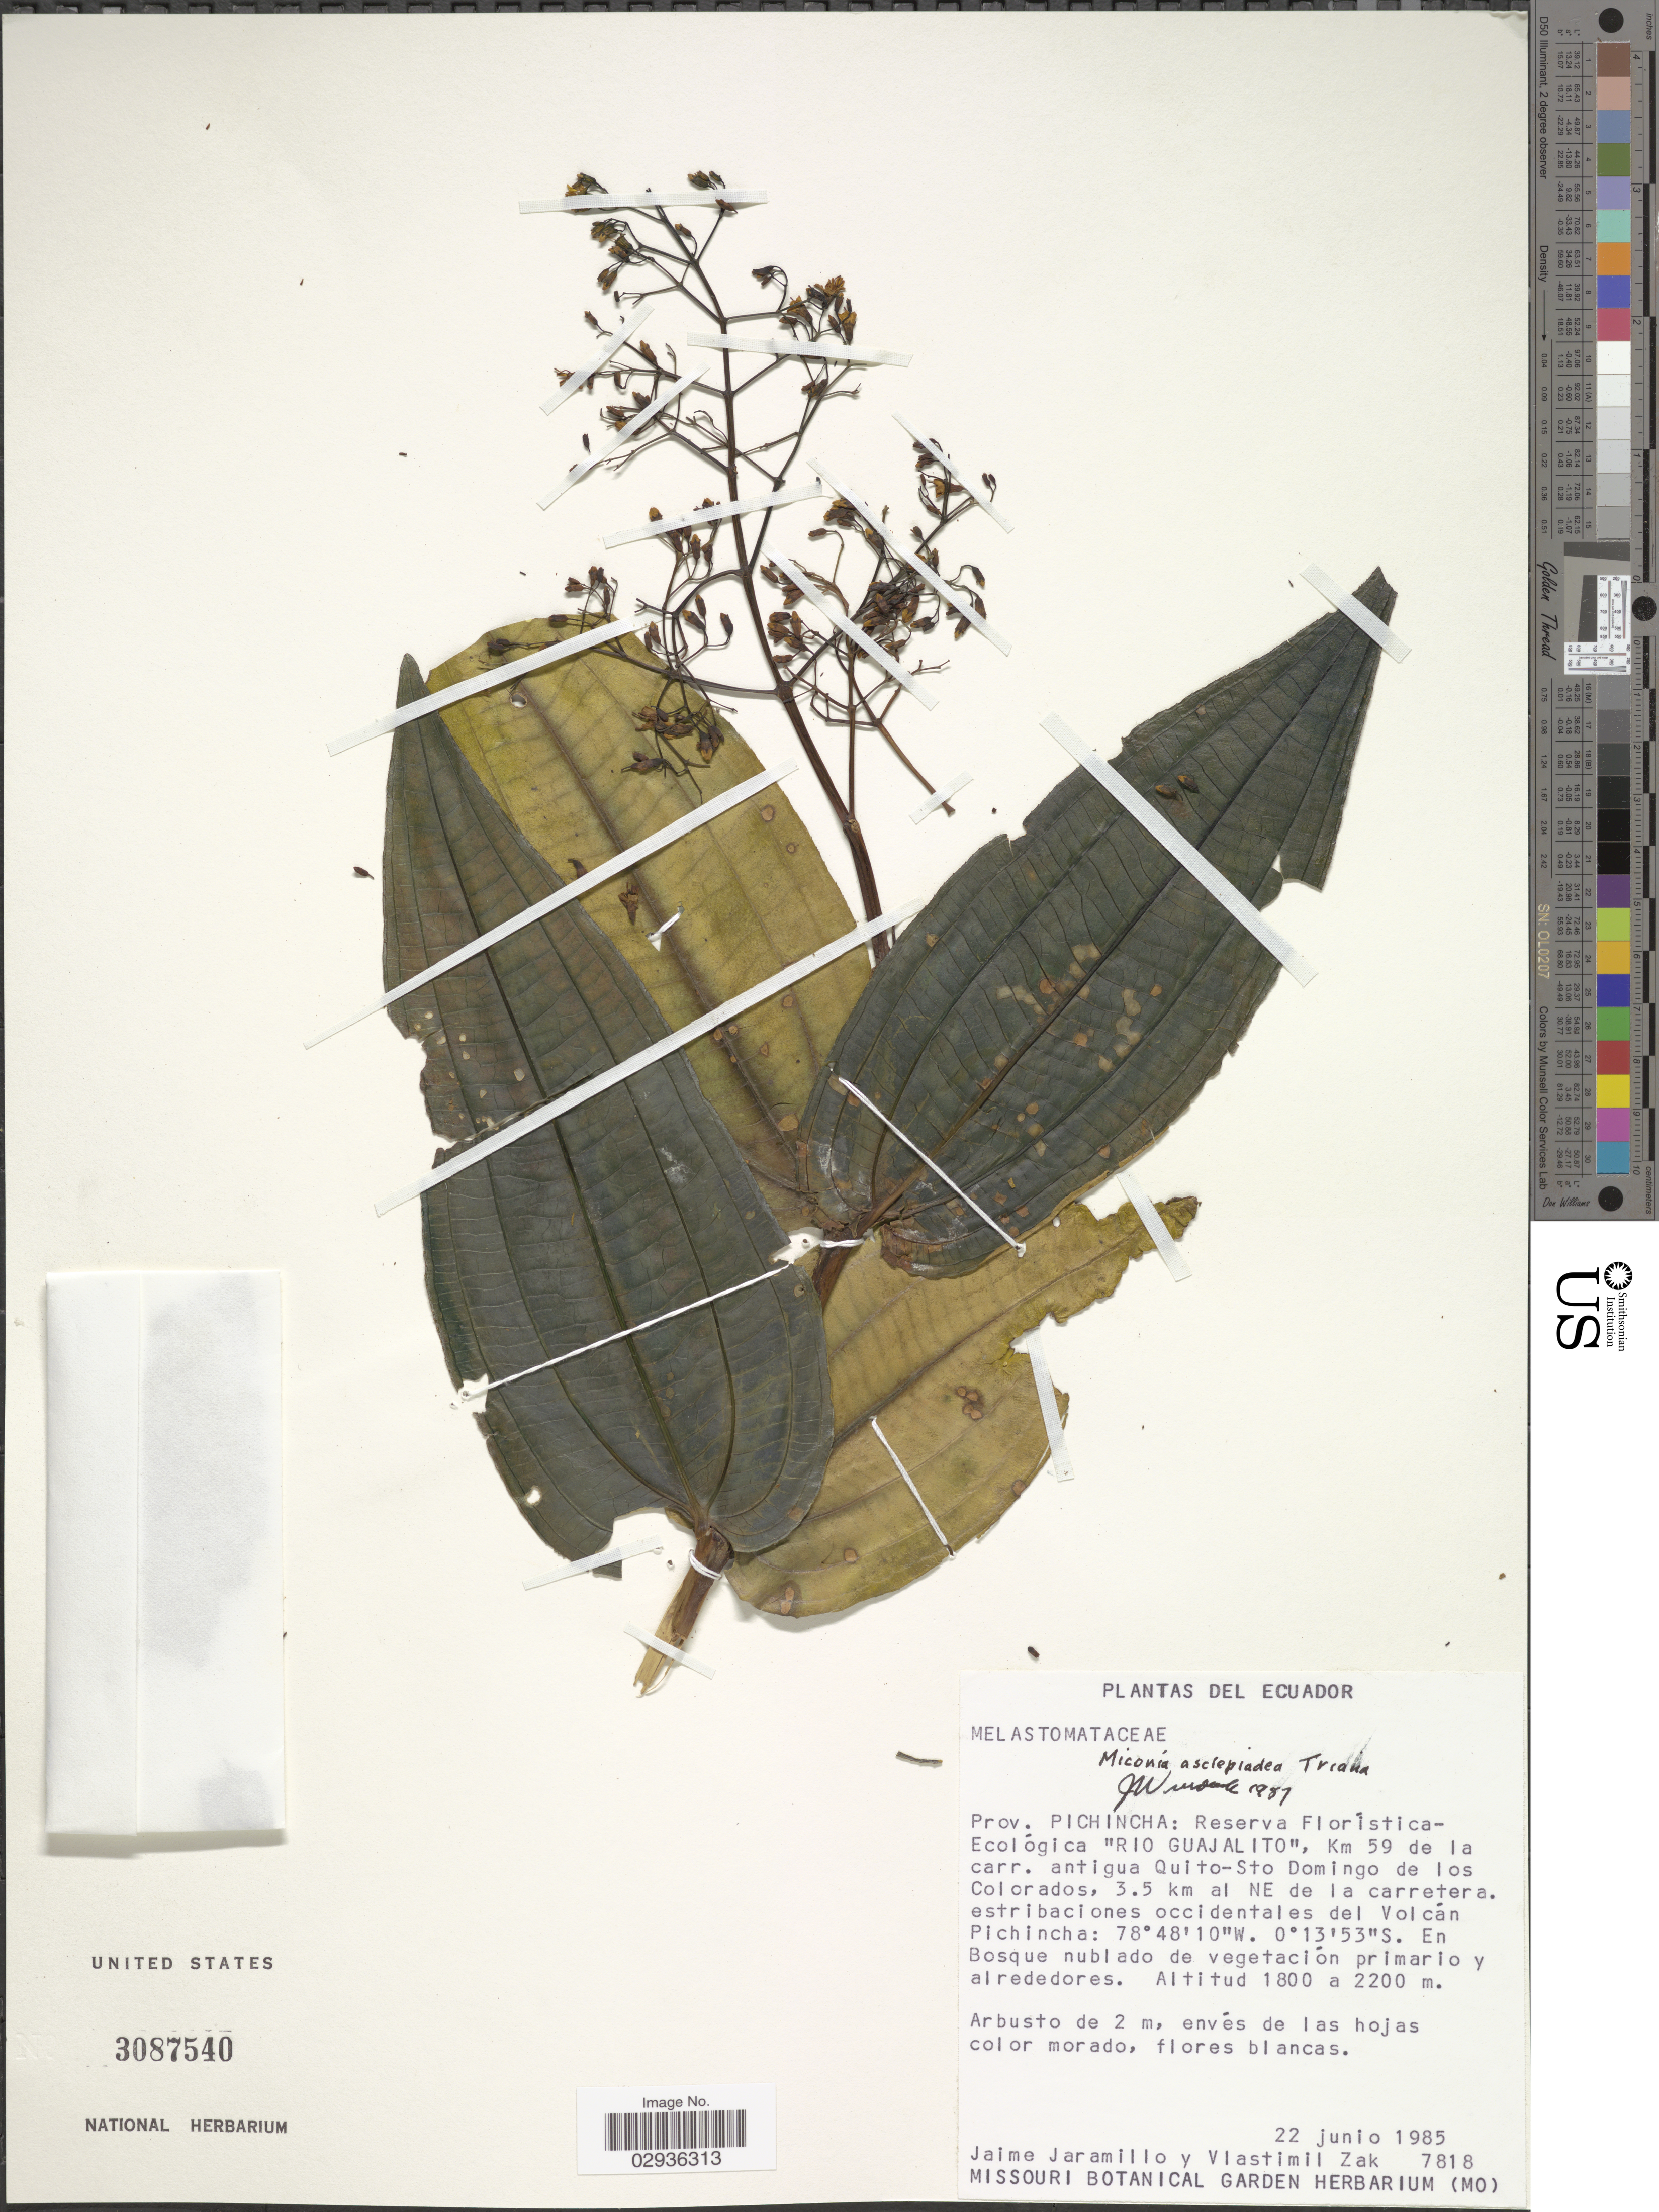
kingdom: Plantae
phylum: Tracheophyta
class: Magnoliopsida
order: Myrtales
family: Melastomataceae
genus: Miconia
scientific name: Miconia asclepiadea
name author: Triana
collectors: J. Jaramillo & V. Zak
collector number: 7818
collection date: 1985-06-22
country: Ecuador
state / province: Pichincha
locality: Reserva Florística-Ecológica "Rio Guajalito", Km 59 de la carr. antigua Quito-Sto Domingo de los Colorados, 3.5 km al NE de la carretera, estribaciones occidentales del Volcán Pichincha.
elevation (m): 1800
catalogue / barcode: US 3087540